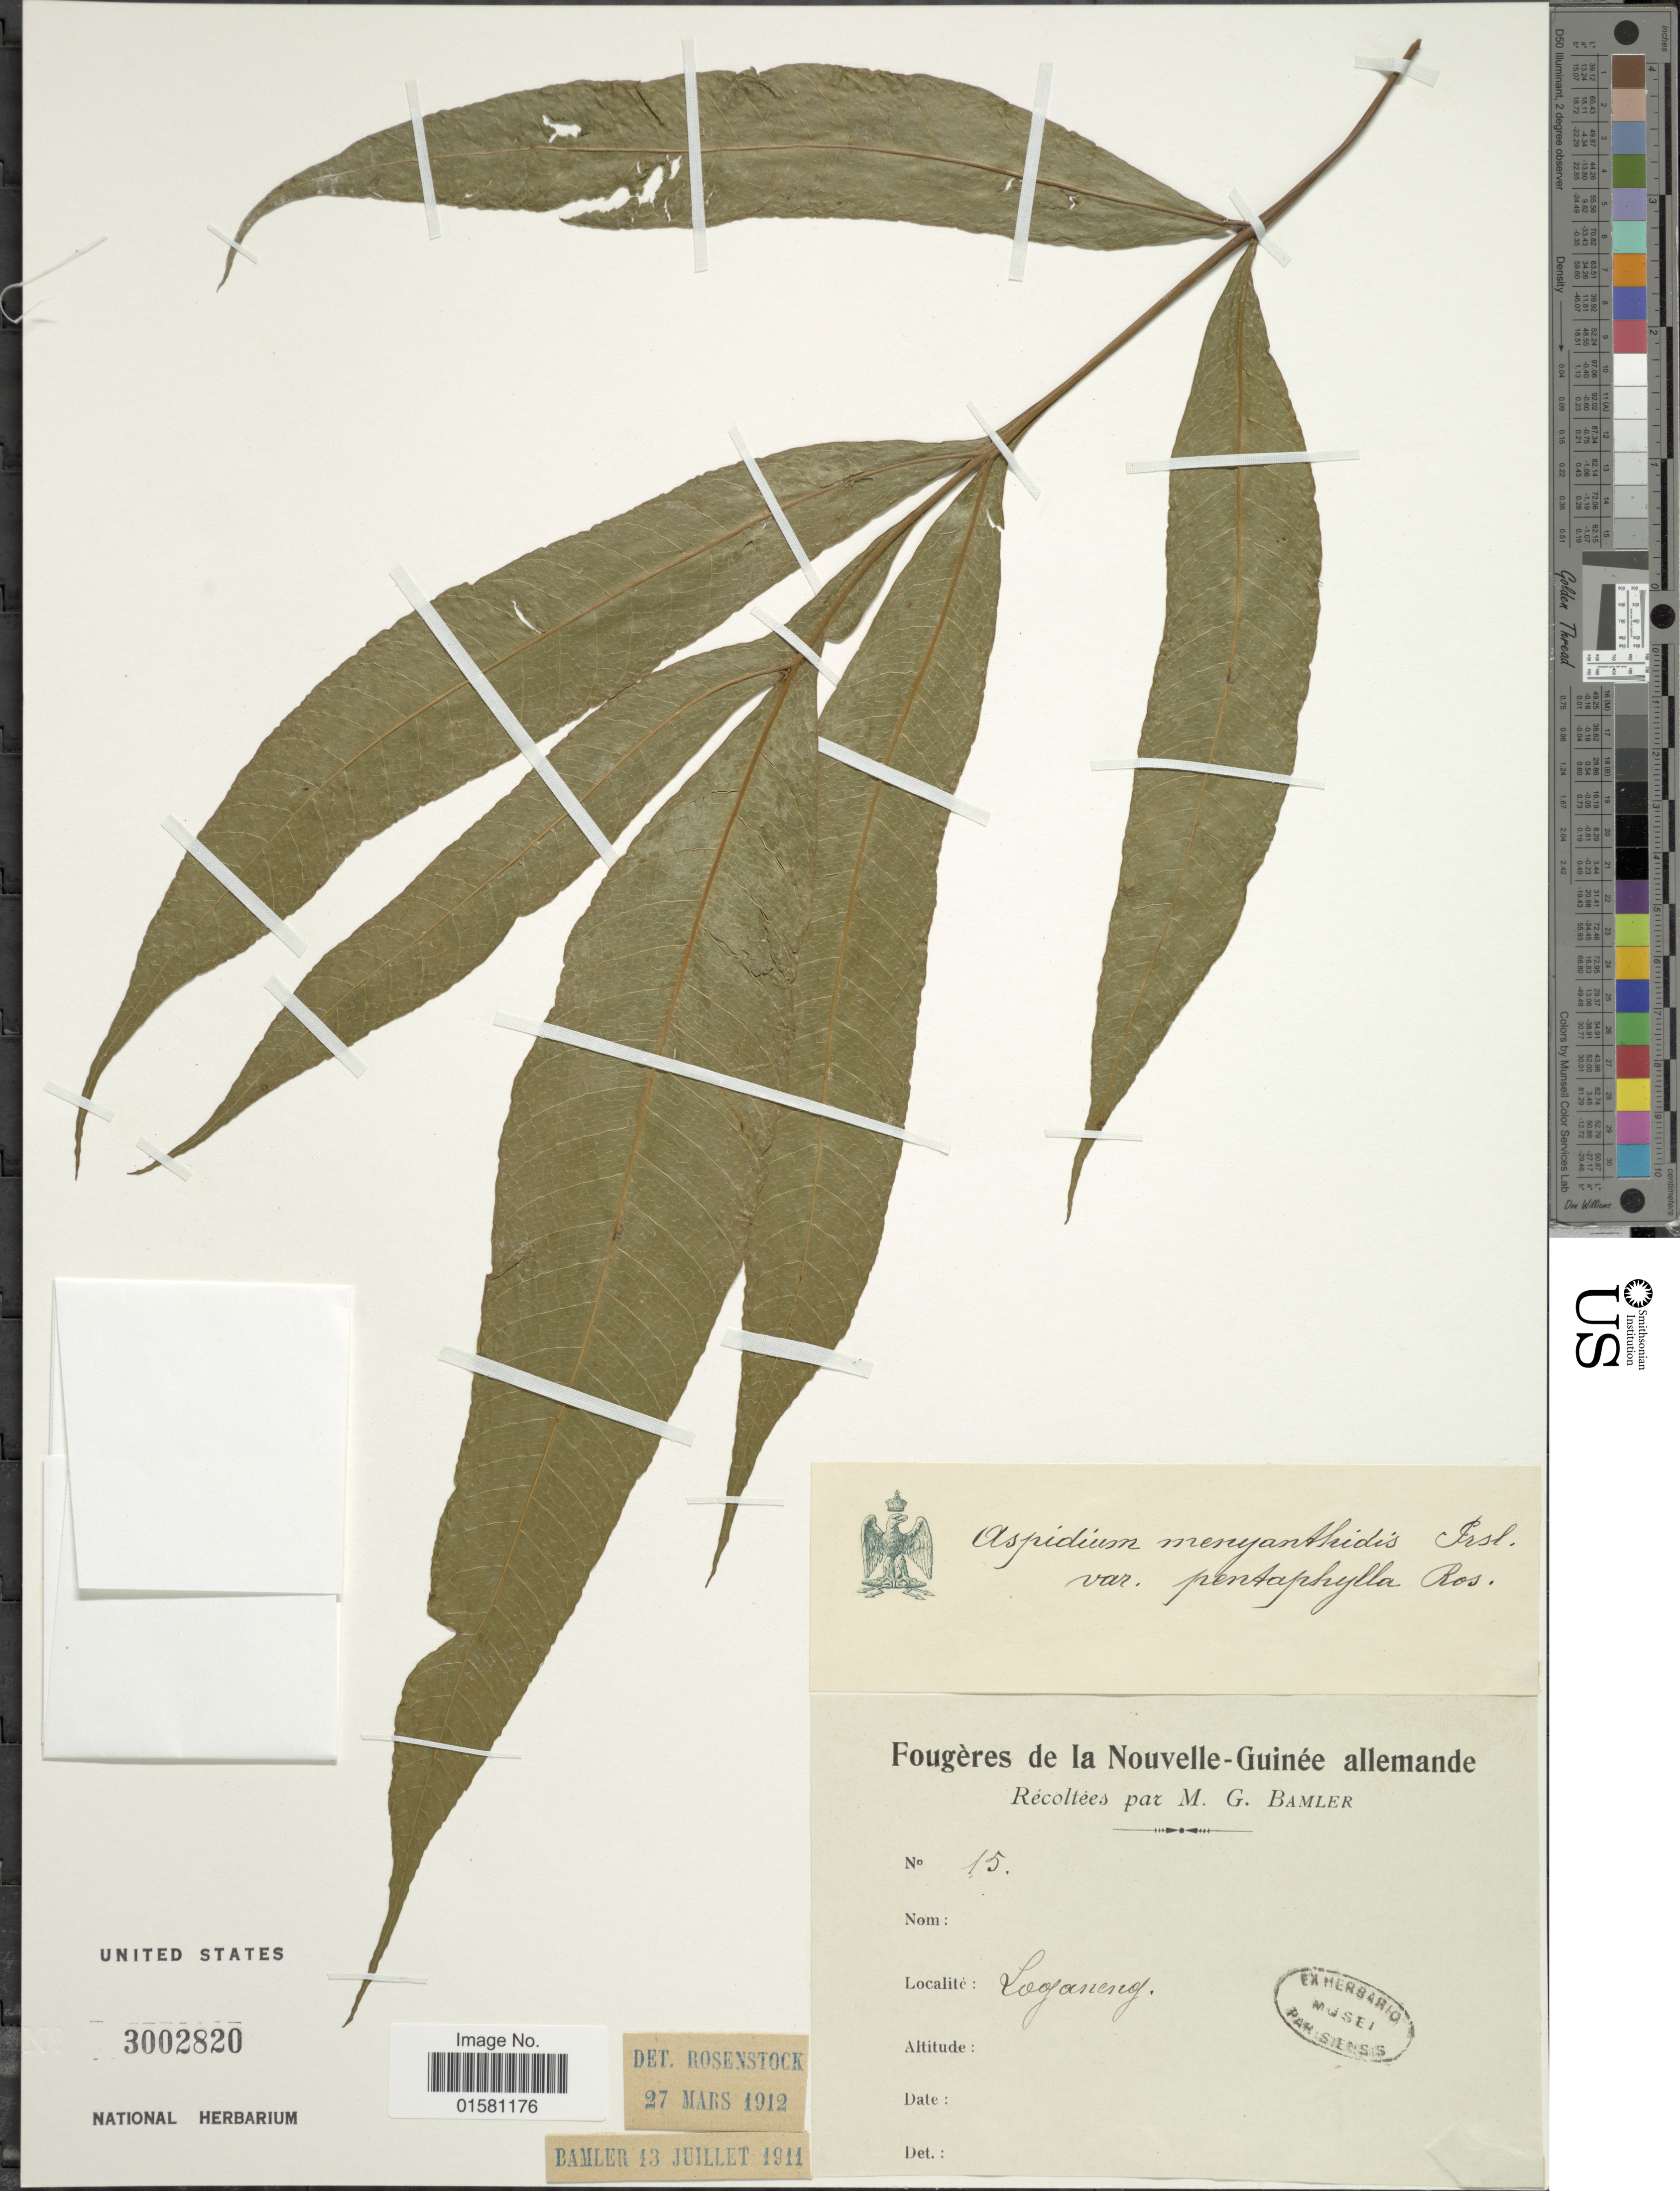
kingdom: Plantae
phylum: Tracheophyta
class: Polypodiopsida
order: Polypodiales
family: Tectariaceae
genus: Tectaria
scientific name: Tectaria menyanthidis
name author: (C. Presl) Copel.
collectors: M. Bamler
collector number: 15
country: Papua New Guinea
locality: Loganeng [interpreted]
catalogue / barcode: US 3002820